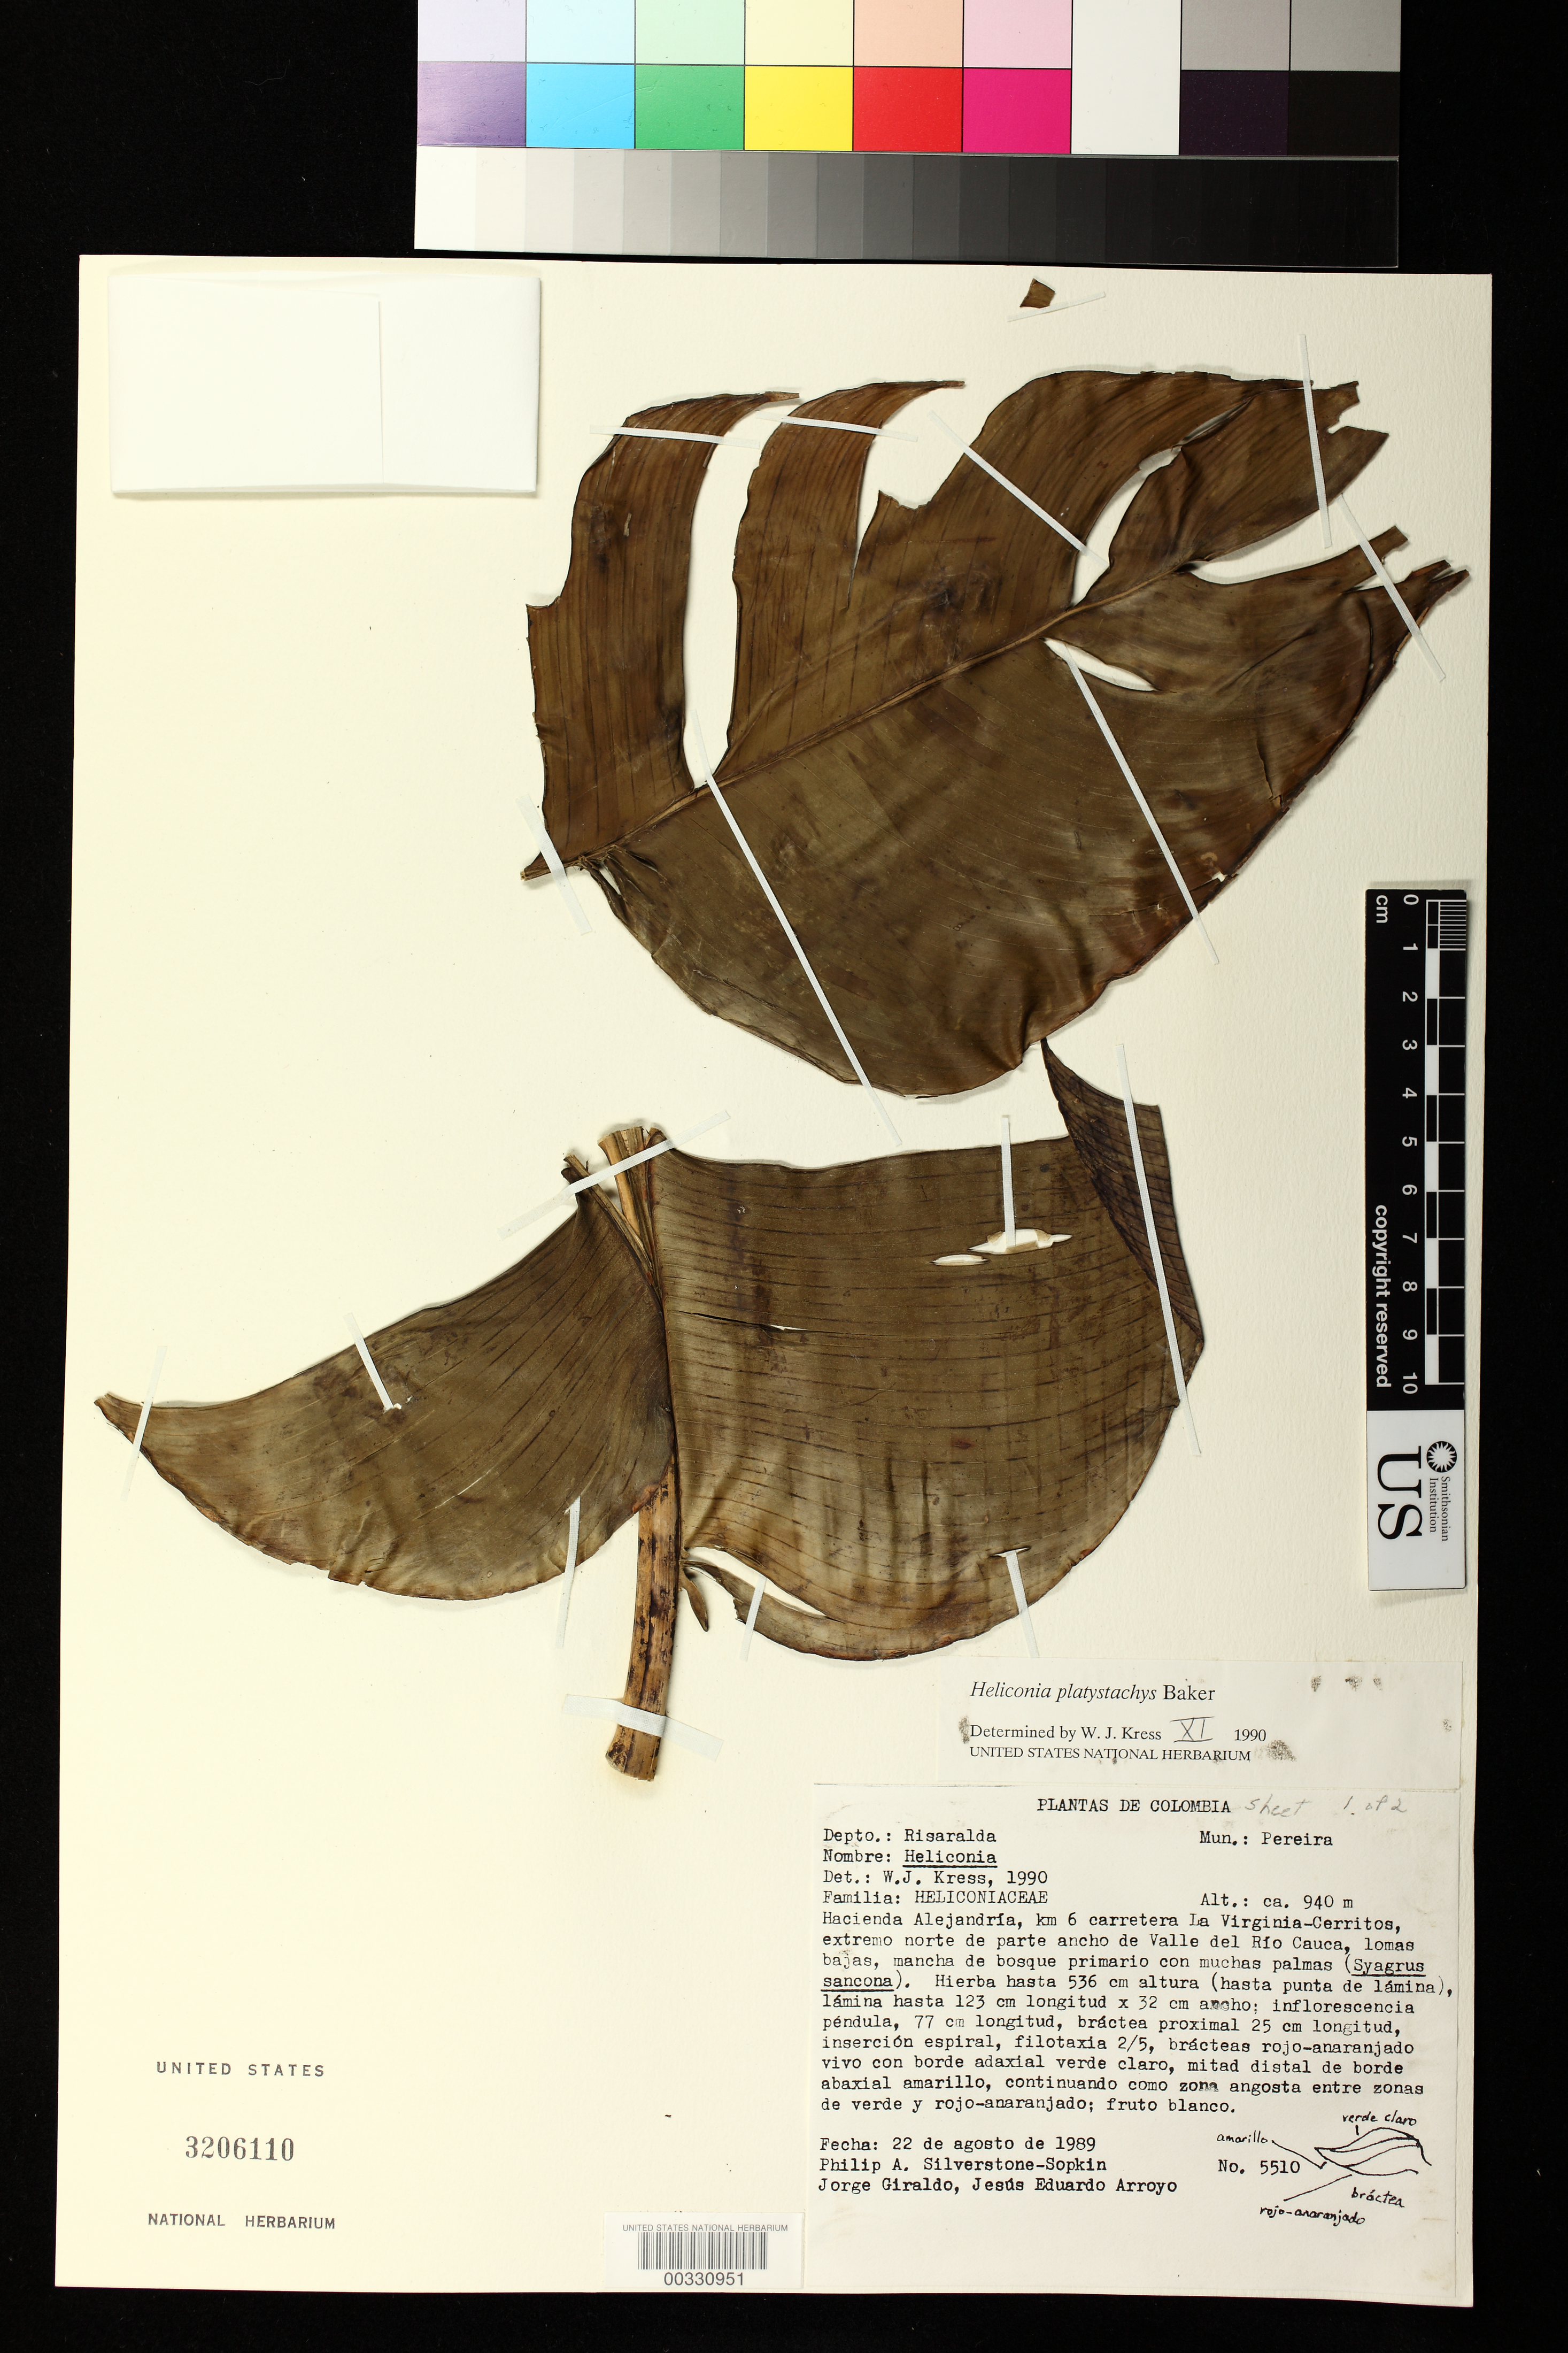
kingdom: Plantae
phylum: Tracheophyta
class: Liliopsida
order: Zingiberales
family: Heliconiaceae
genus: Heliconia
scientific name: Heliconia platystachys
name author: Baker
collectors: P. A. Silverstone-Sopkin, J. Giraldo & J. Arroyo V.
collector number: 5510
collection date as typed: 22 Aug 1989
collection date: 1989-08-22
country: Colombia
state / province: Risaralda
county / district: Pereira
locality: Mun of Pereira, Hacienda Alejandria, km 6 la Virginia-Cerritos highway, ...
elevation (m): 940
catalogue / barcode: US 3206110